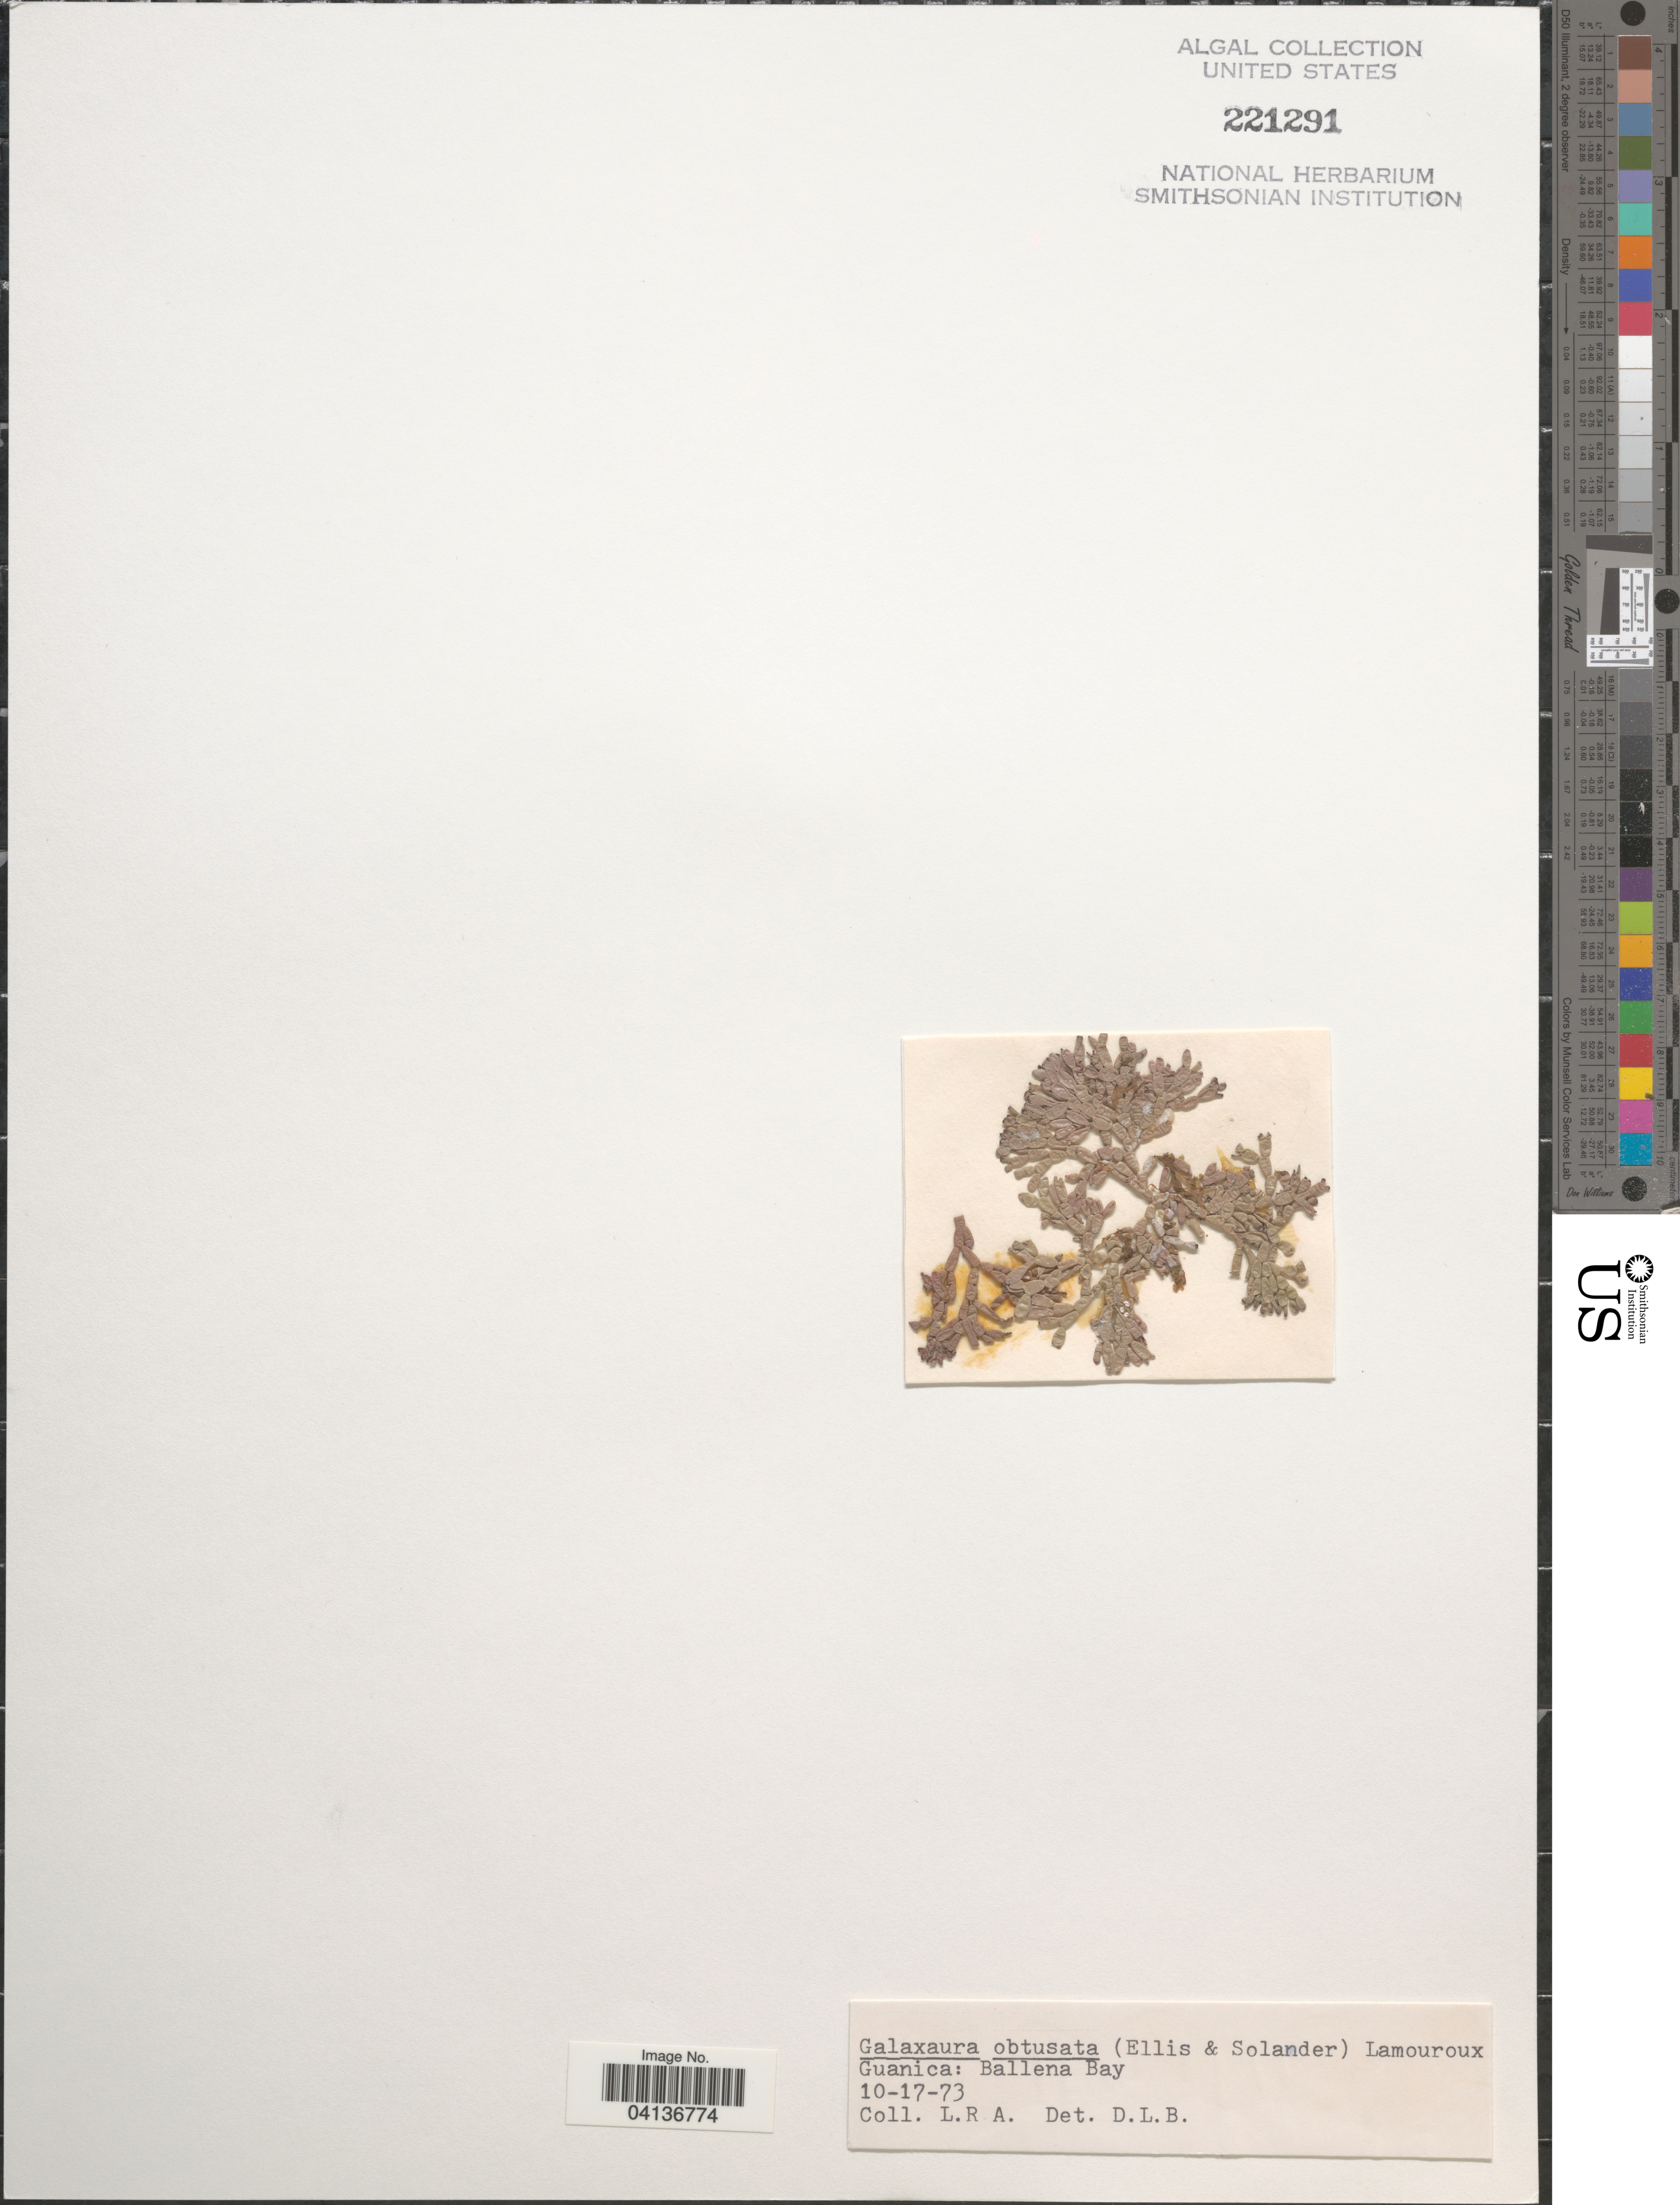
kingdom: Plantae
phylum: Rhodophyta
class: Florideophyceae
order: Nemaliales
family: Galaxauraceae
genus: Galaxaura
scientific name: Galaxaura oblongata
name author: (Ellis & Sol.) J.V.Lamouroux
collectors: L. R. A.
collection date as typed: Transcribed d/m/y: 17/10/73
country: Puerto Rico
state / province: Guánica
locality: Ballena Bay.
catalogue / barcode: US 221291